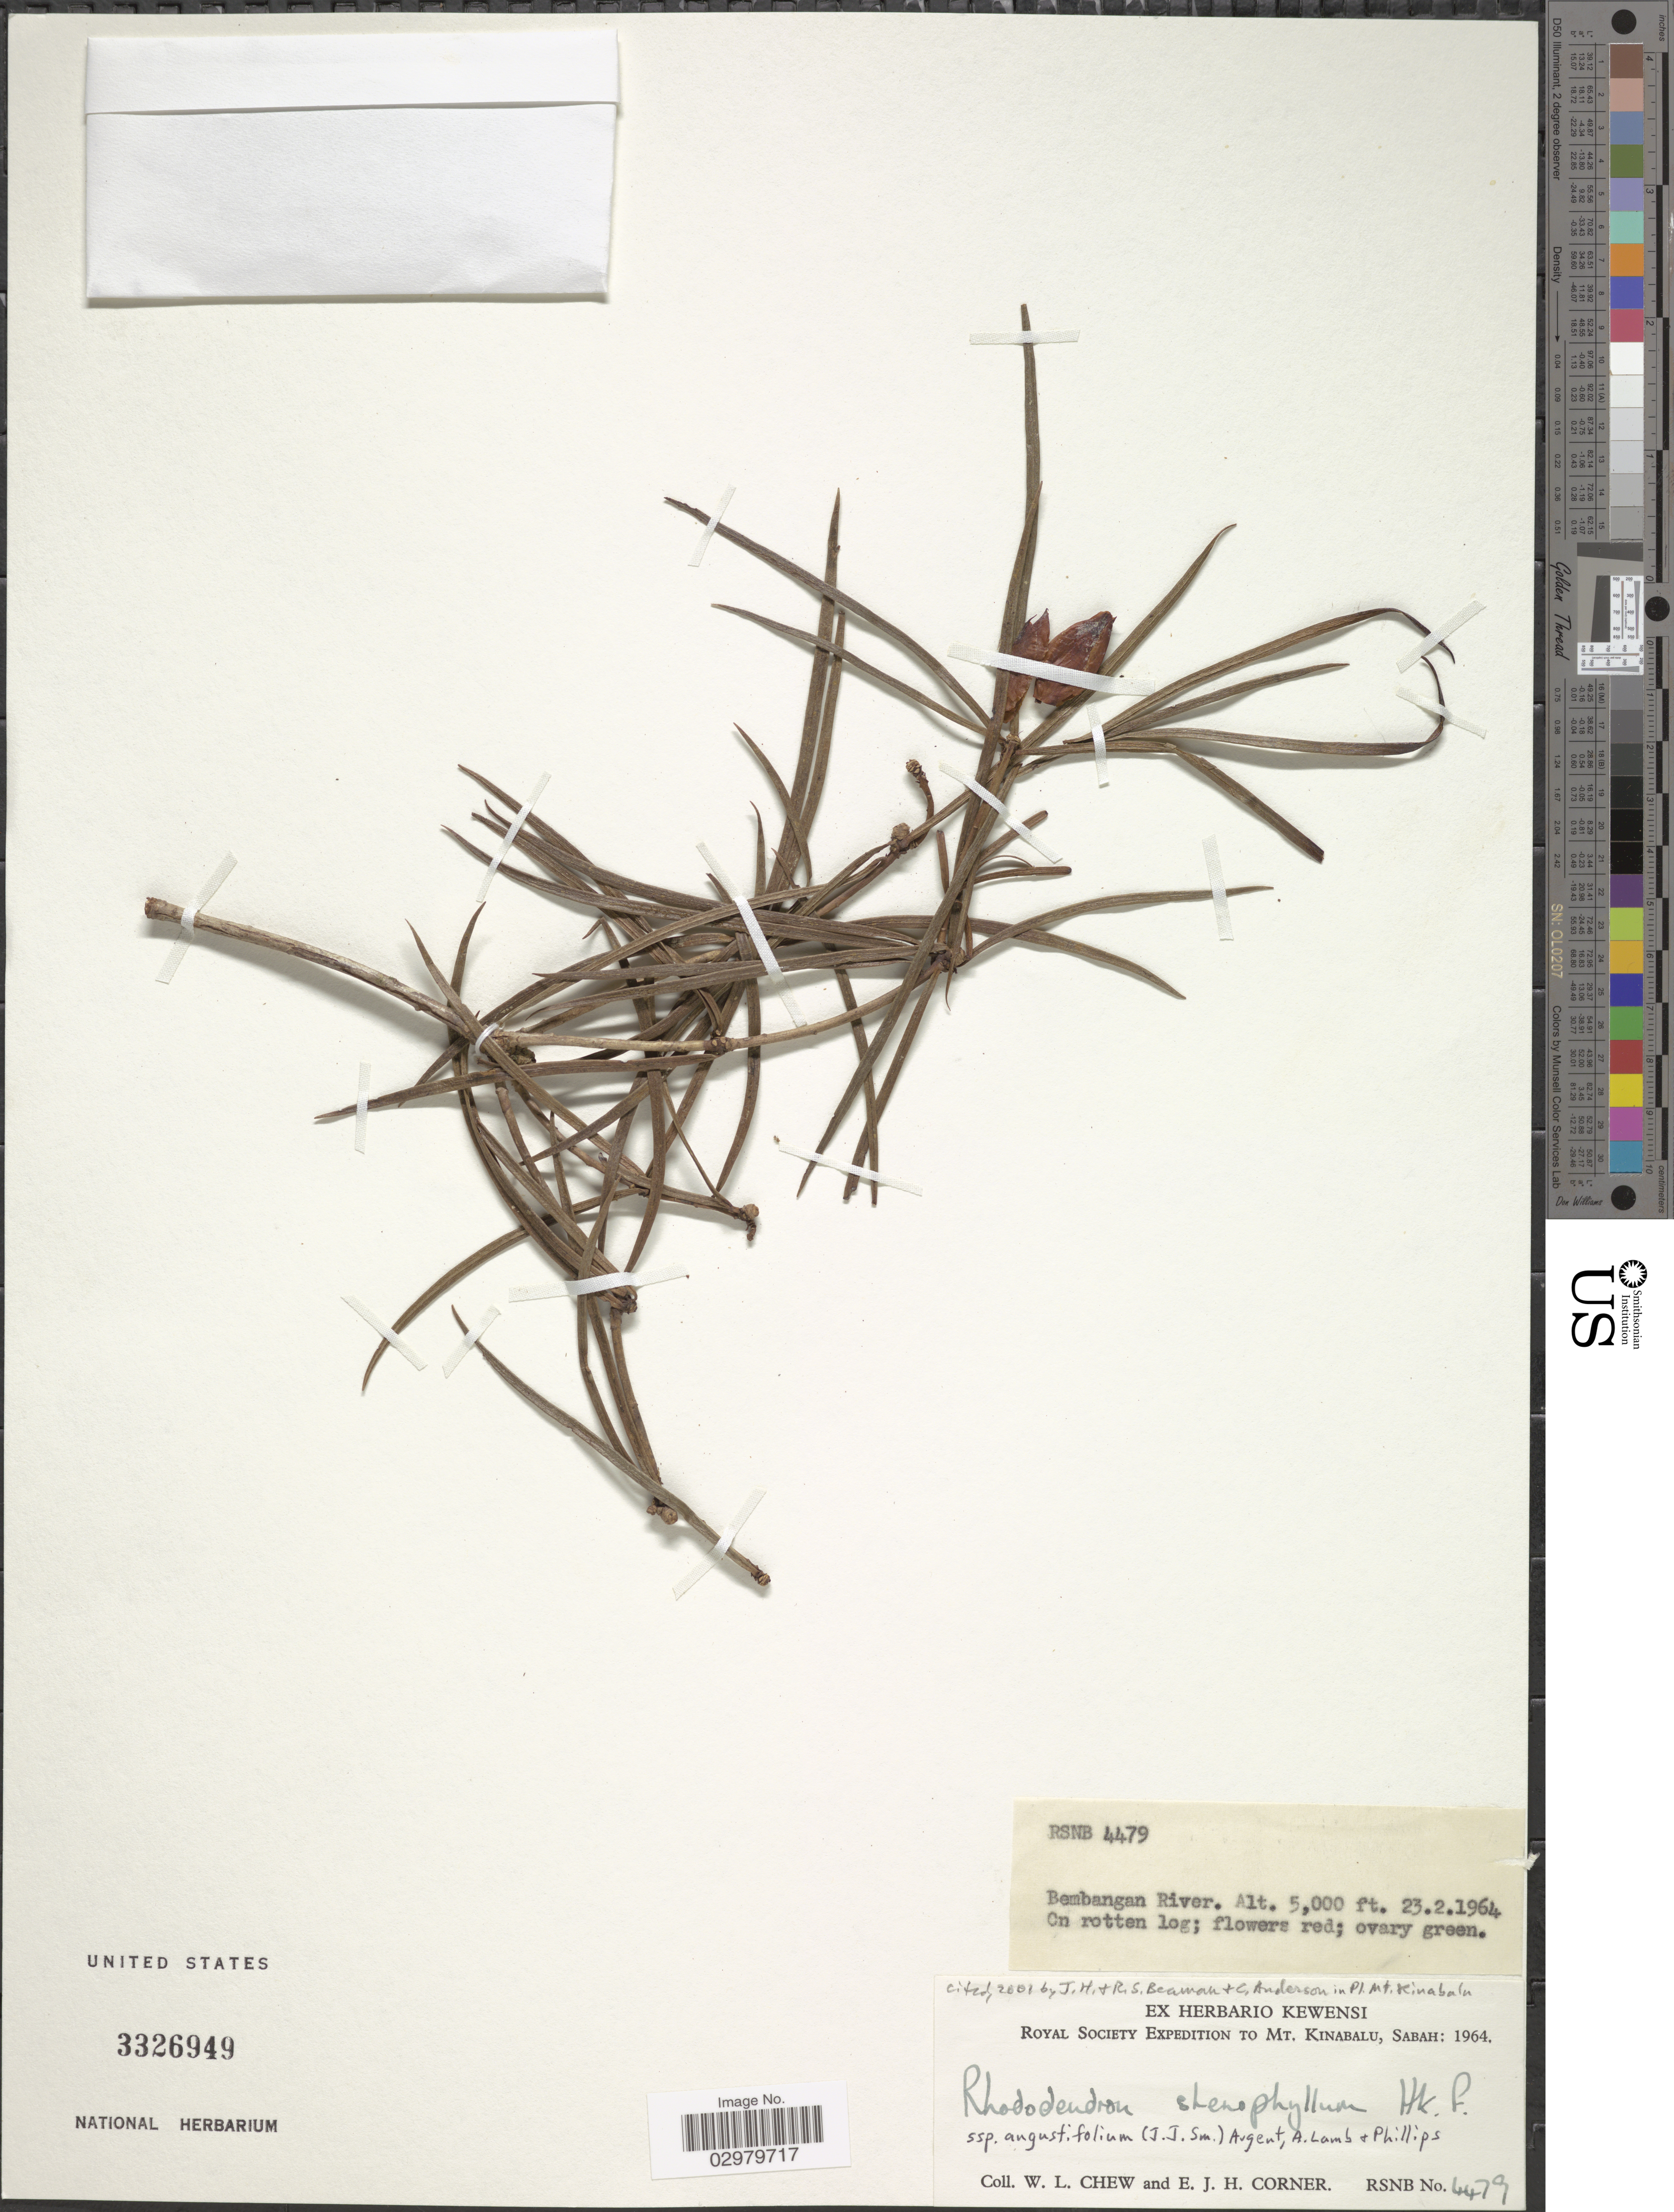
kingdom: Plantae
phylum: Tracheophyta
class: Magnoliopsida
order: Ericales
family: Ericaceae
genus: Rhododendron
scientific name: Rhododendron stenophyllum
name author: Hook. f. ex Stapf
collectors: W. Chew & E. Corner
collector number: RSNB 4479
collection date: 1964-02-23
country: Malaysia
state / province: Sabah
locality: Bembangan River. Mt. Kinabalu.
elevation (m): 1524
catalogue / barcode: US 3326949